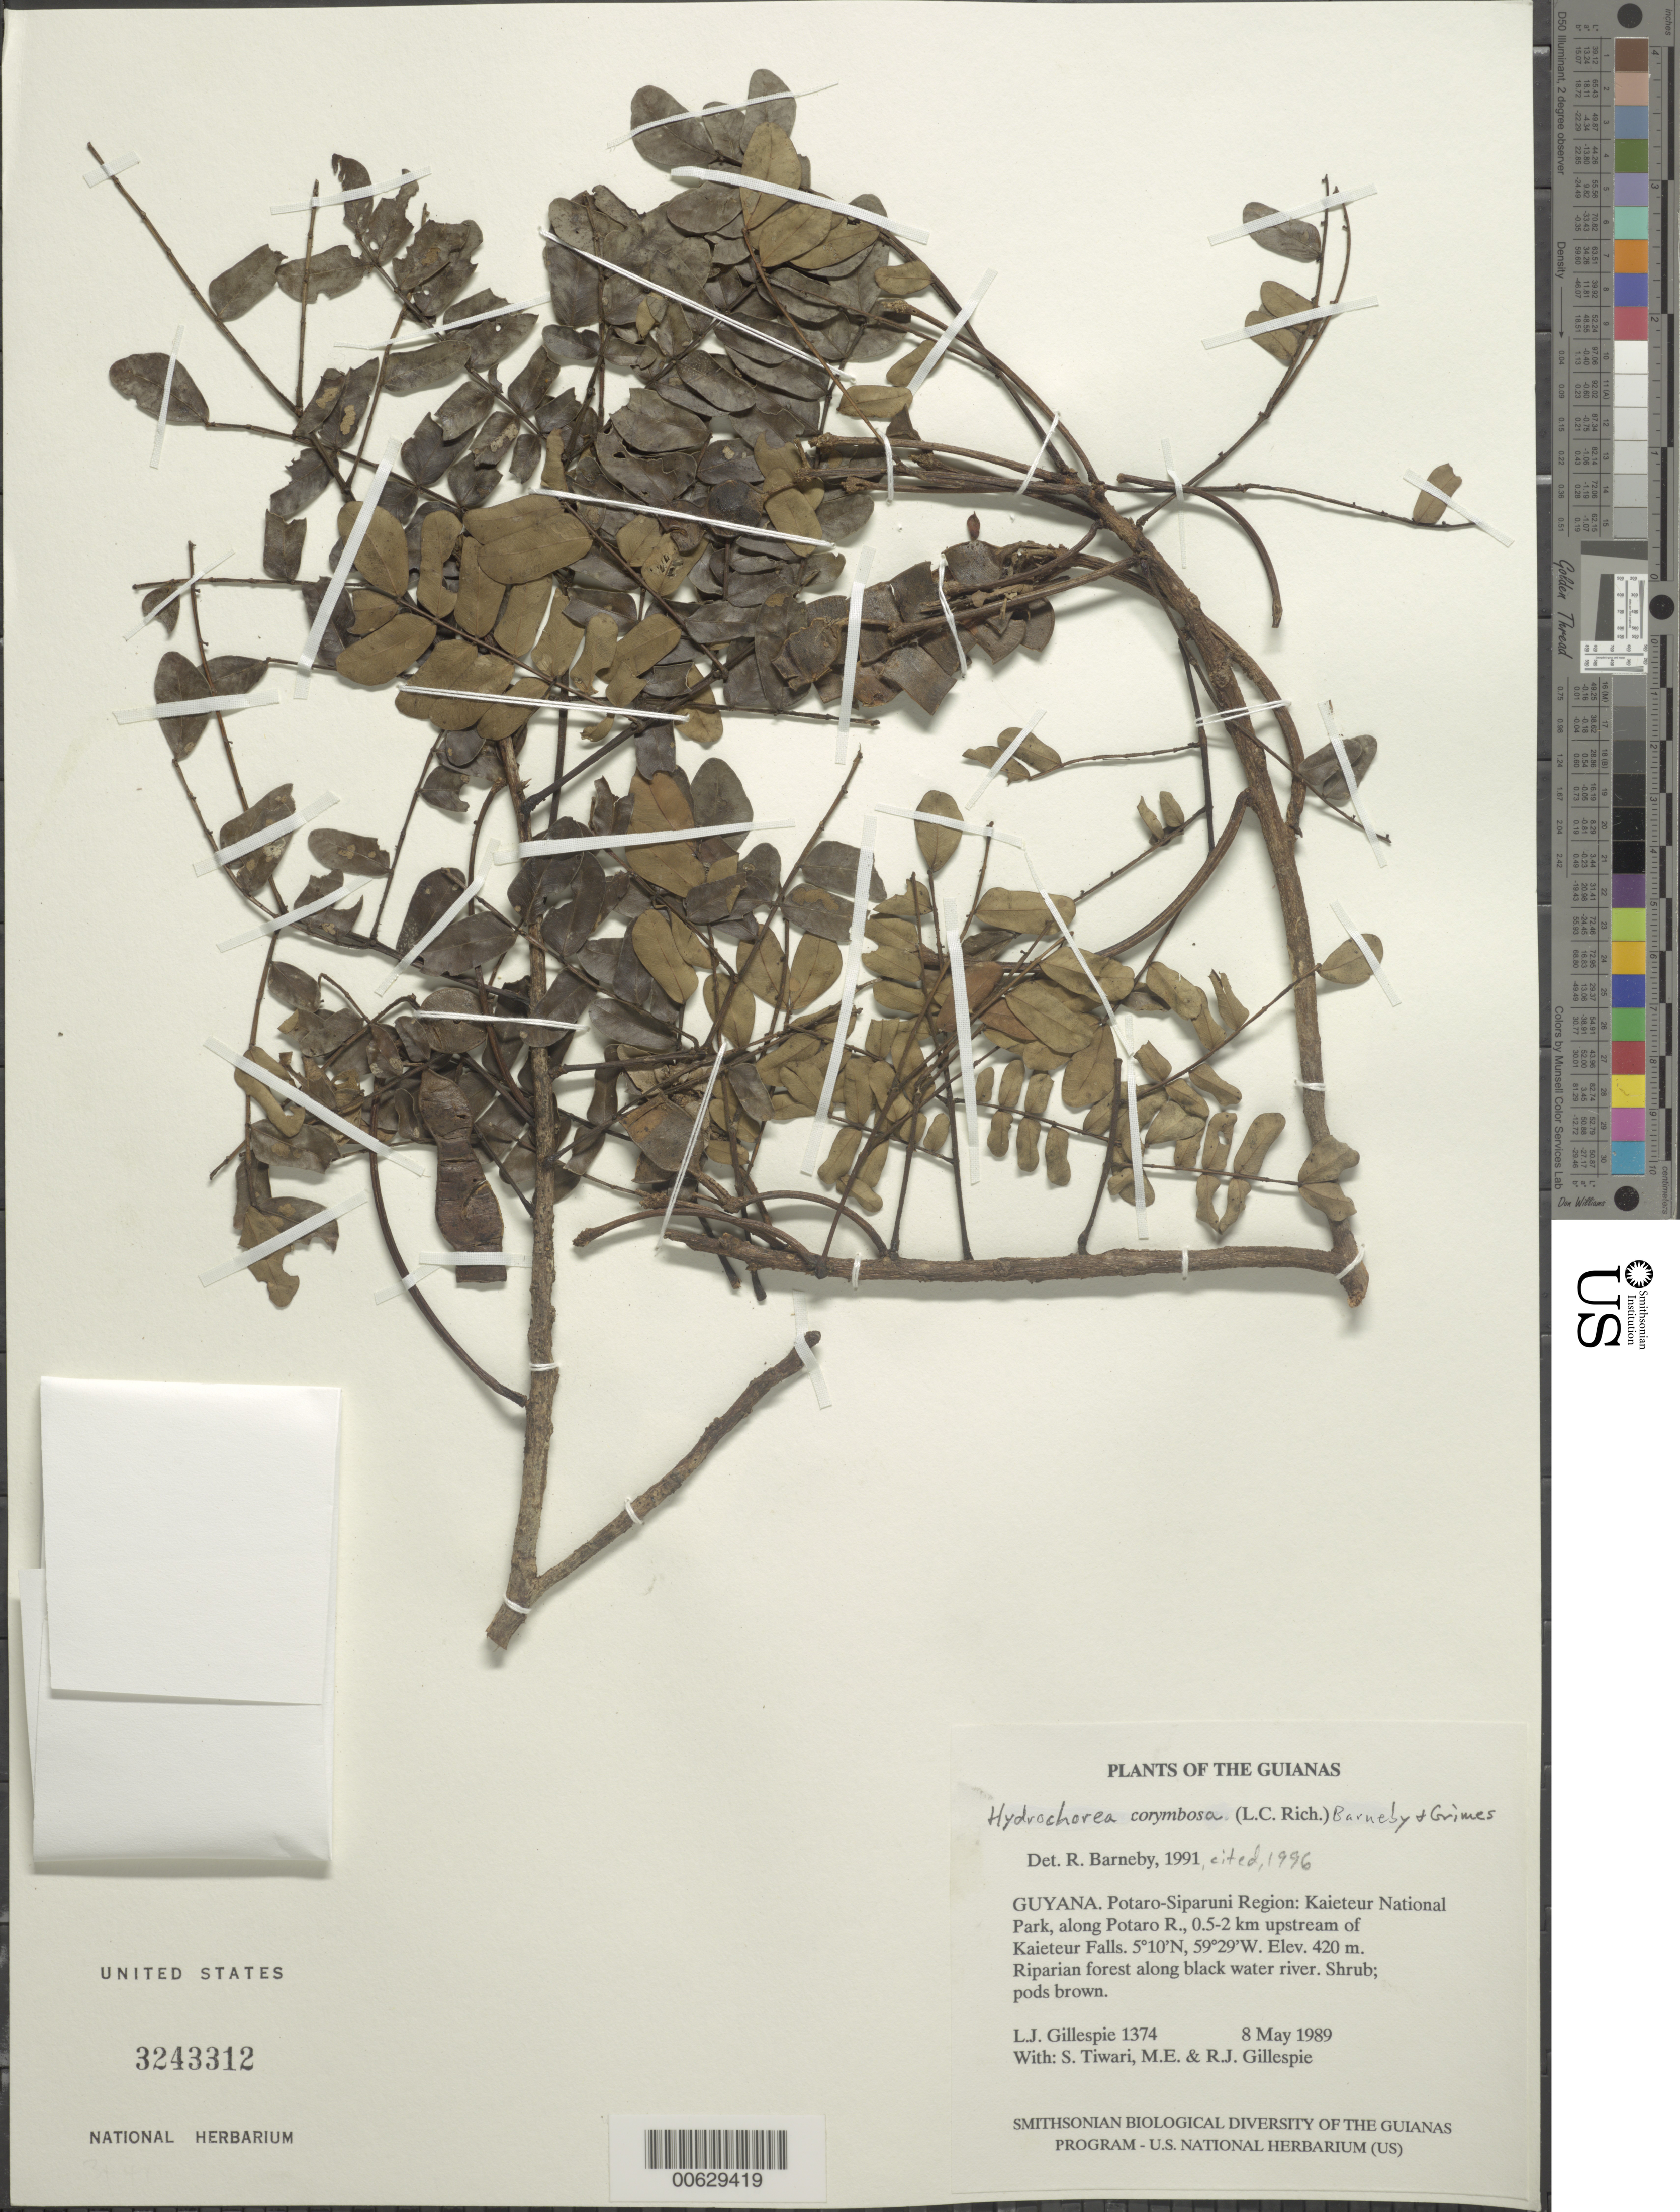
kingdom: Plantae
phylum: Tracheophyta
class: Magnoliopsida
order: Fabales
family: Fabaceae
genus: Hydrochorea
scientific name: Hydrochorea corymbosa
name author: (Rich.) Barneby & J.W. Grimes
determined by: Barneby, Rupert C., (NY)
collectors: L. J. Gillespie, S. Tiwari, M. Gillespie & R. Gillespie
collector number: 1374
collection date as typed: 8 May 1989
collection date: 1989-05-08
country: Guyana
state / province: Potaro-Siparuni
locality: Kaieteur National Park, along Potaro R., 0.5-2 km upstream of Kaieteur Falls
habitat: Riparian forest along black water river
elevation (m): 420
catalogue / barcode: US 3243312